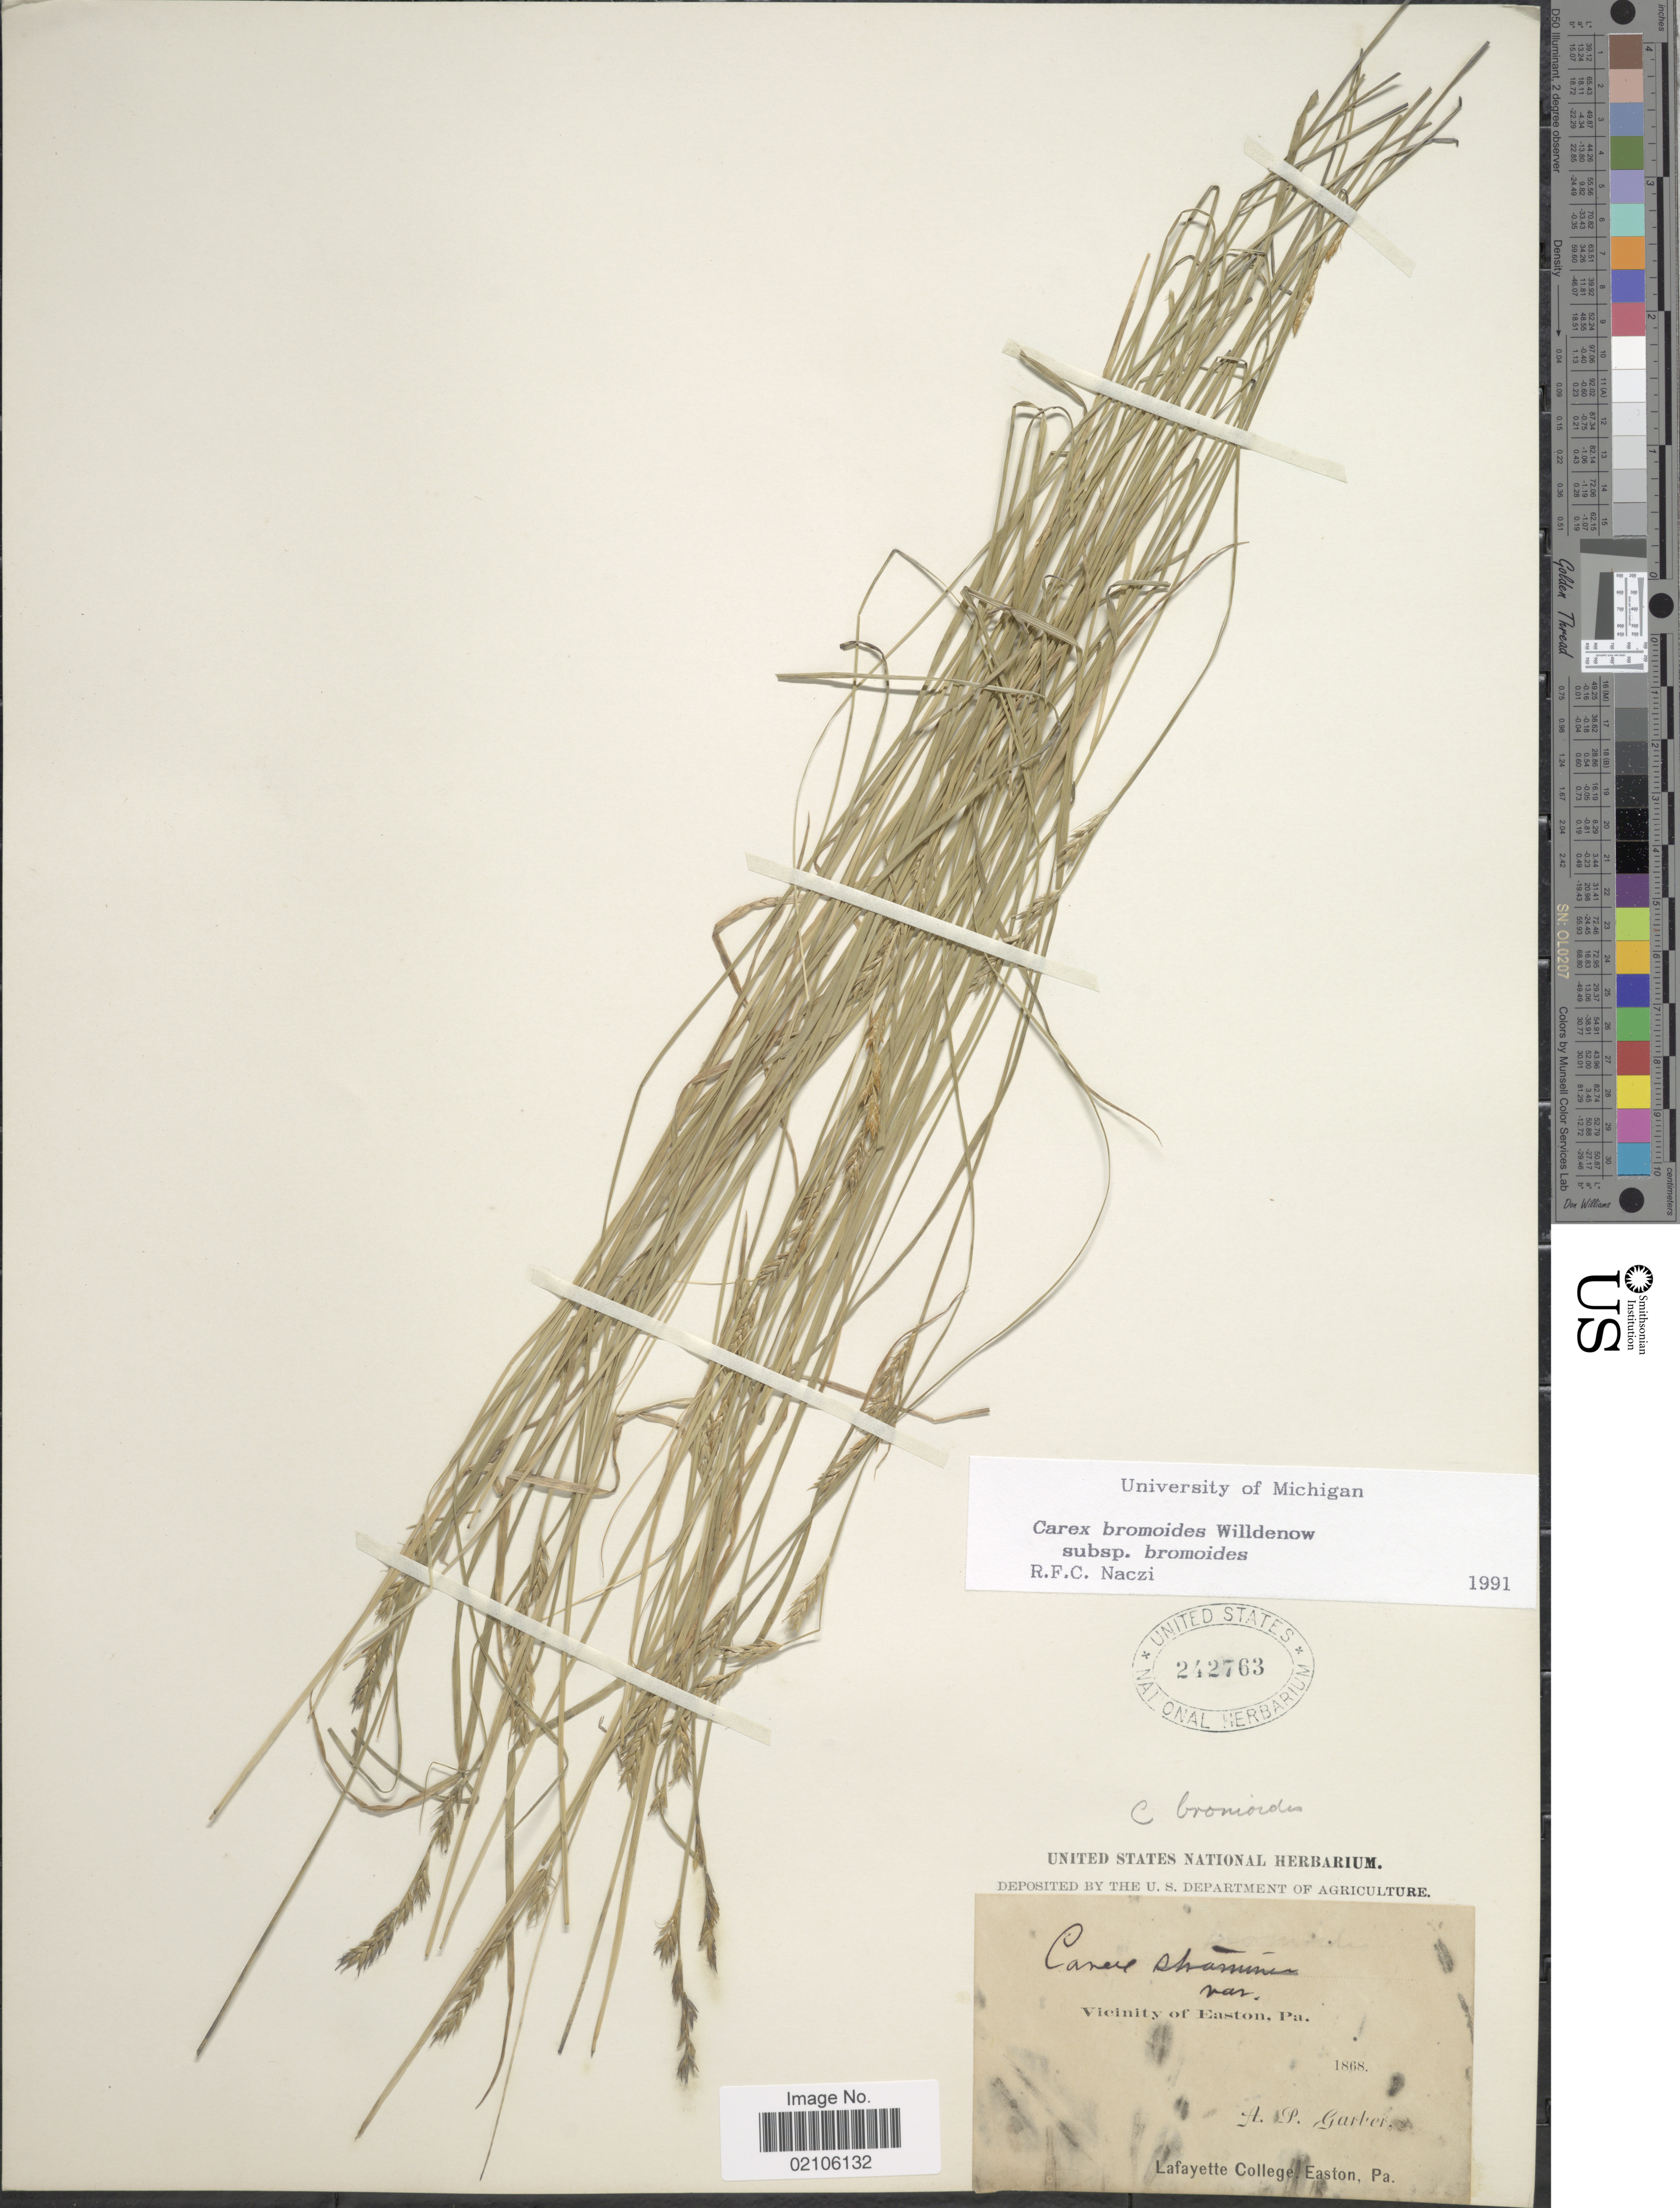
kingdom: Plantae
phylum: Tracheophyta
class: Liliopsida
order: Poales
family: Cyperaceae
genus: Carex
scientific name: Carex bromoides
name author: Willd.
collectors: A. P. Garber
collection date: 1868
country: United States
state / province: Pennsylvania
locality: Vicinity of Easton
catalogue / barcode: US 242763